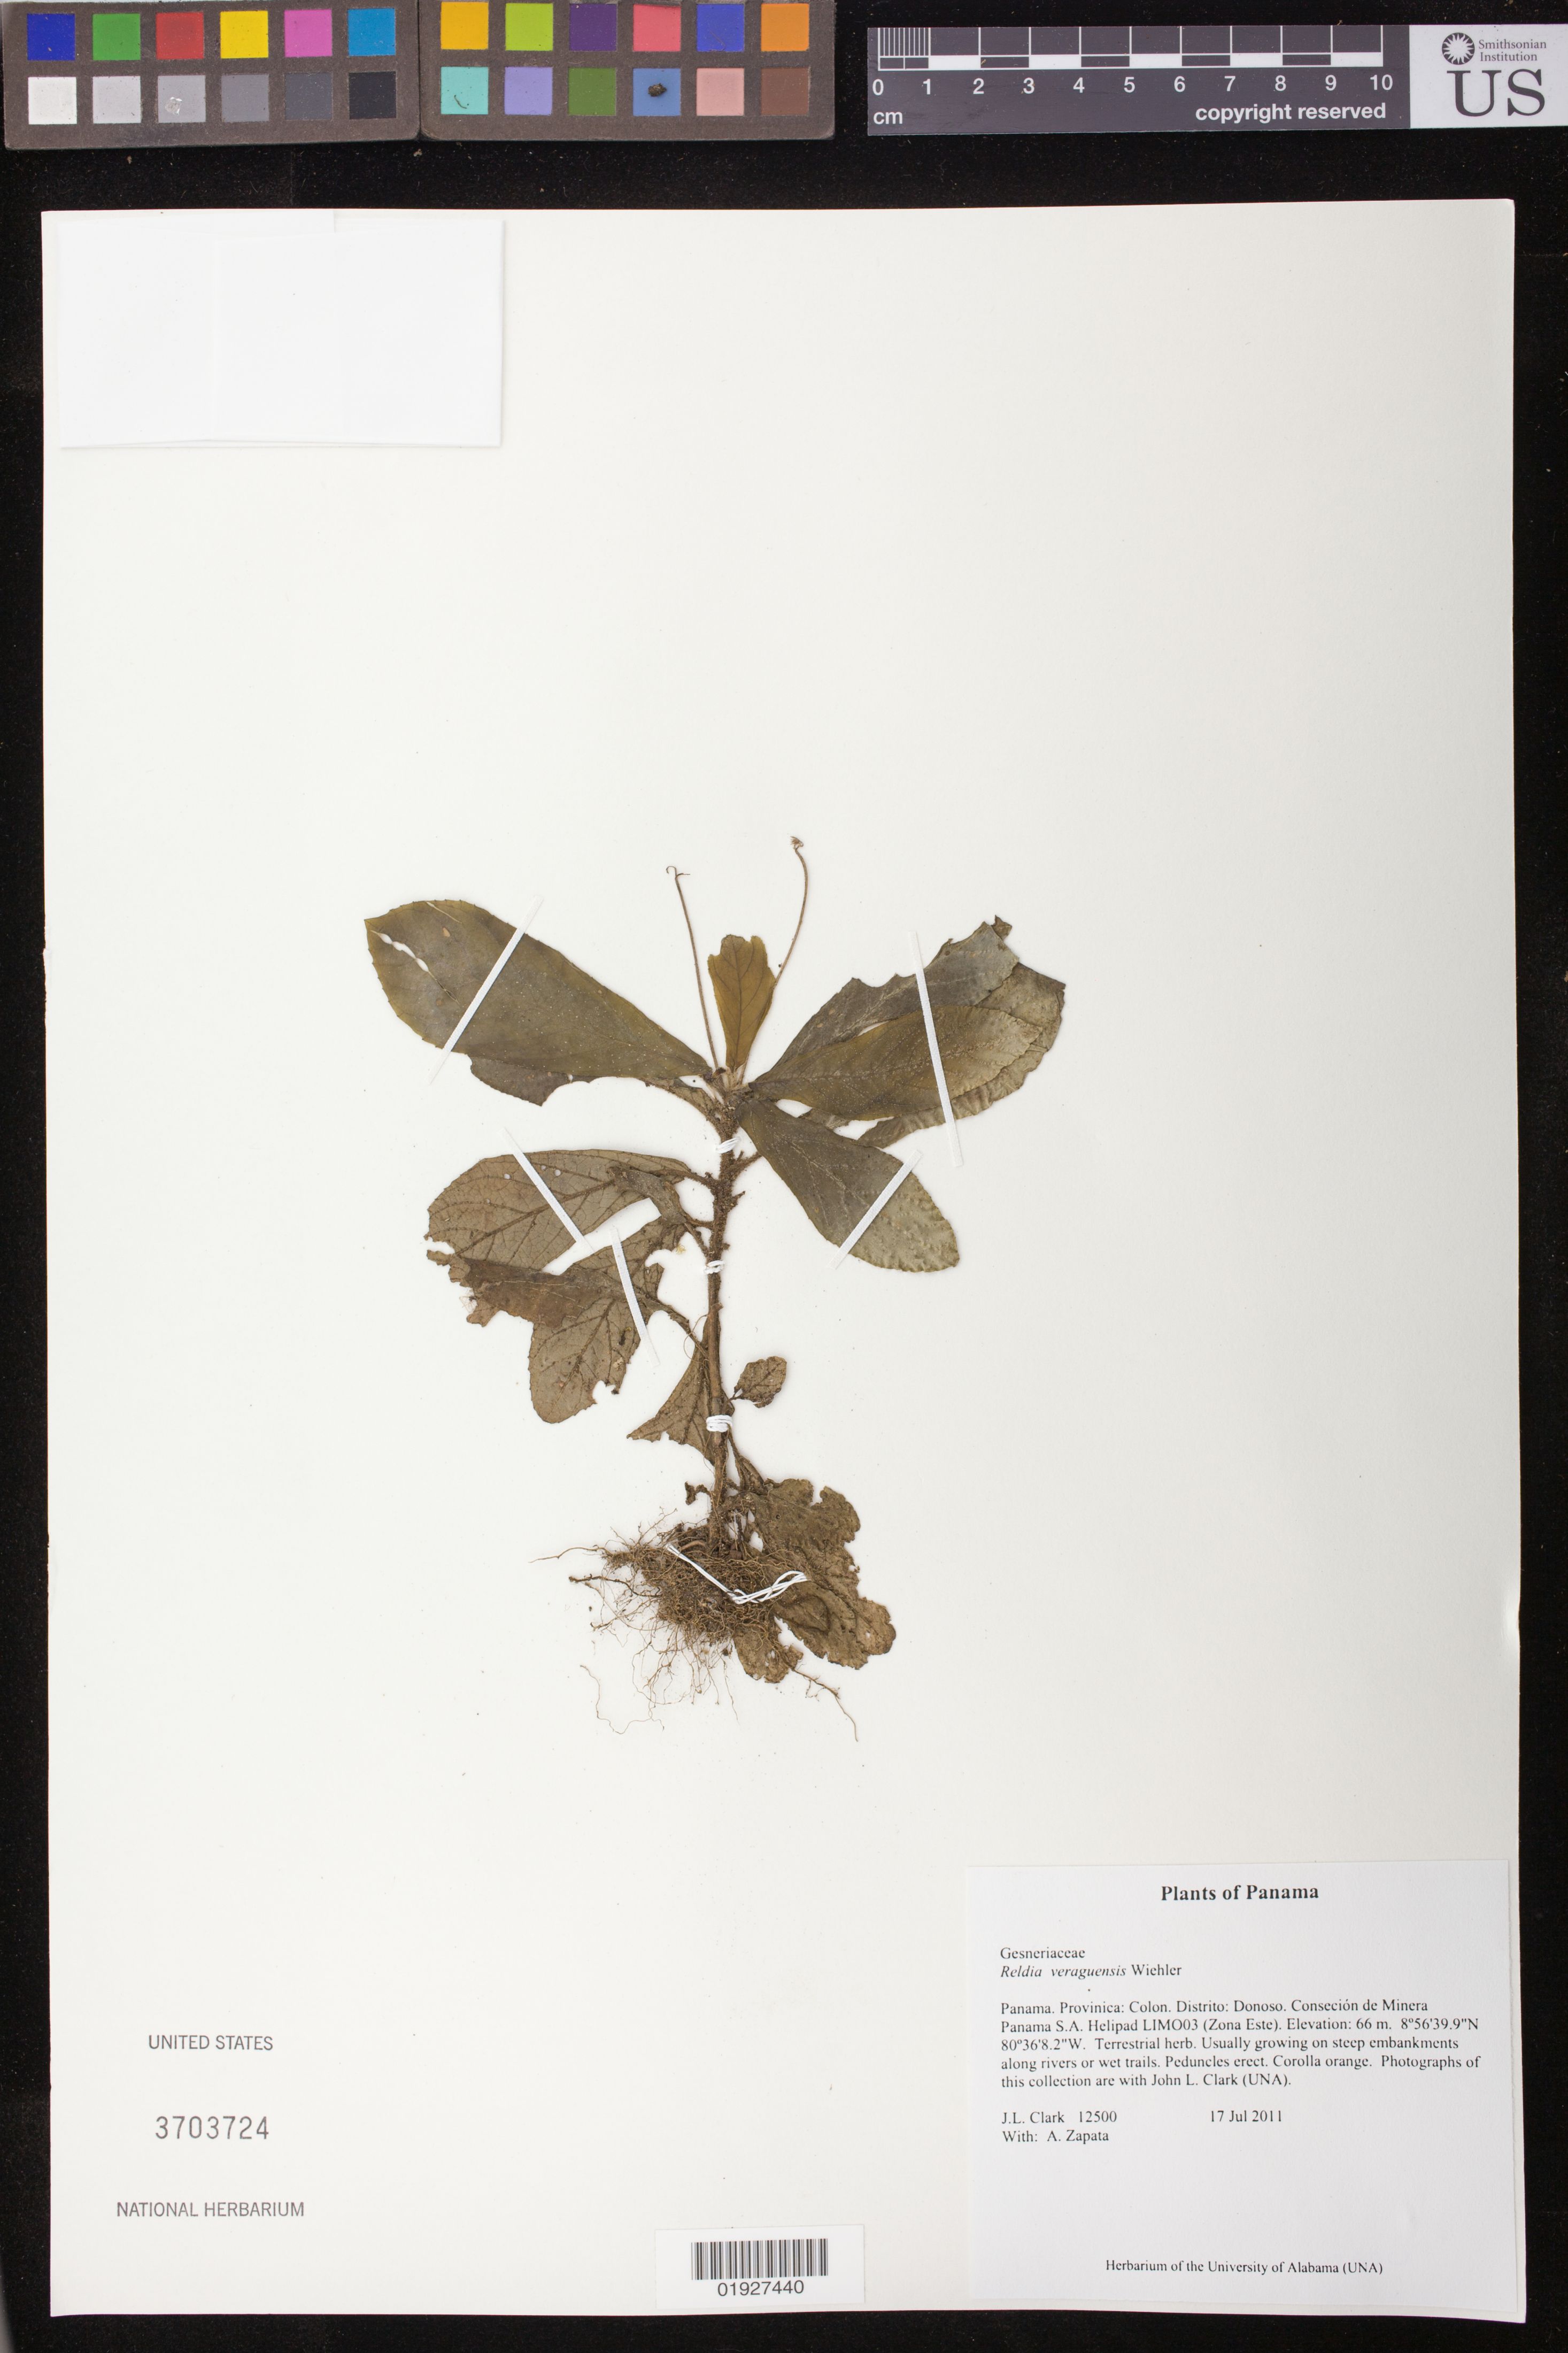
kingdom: Plantae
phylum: Tracheophyta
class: Magnoliopsida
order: Lamiales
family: Gesneriaceae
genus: Reldia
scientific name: Reldia veraguensis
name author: Wiehler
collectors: J. L. Clark & A. Zapata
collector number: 12500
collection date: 2011-07-17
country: Panama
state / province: Colón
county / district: Donoso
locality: Consecion de Minera Panama S.A. Helipad LIM003 (Zona Este)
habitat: usually growing on steep embankments along rivers or wet trails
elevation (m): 66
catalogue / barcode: US 3703724